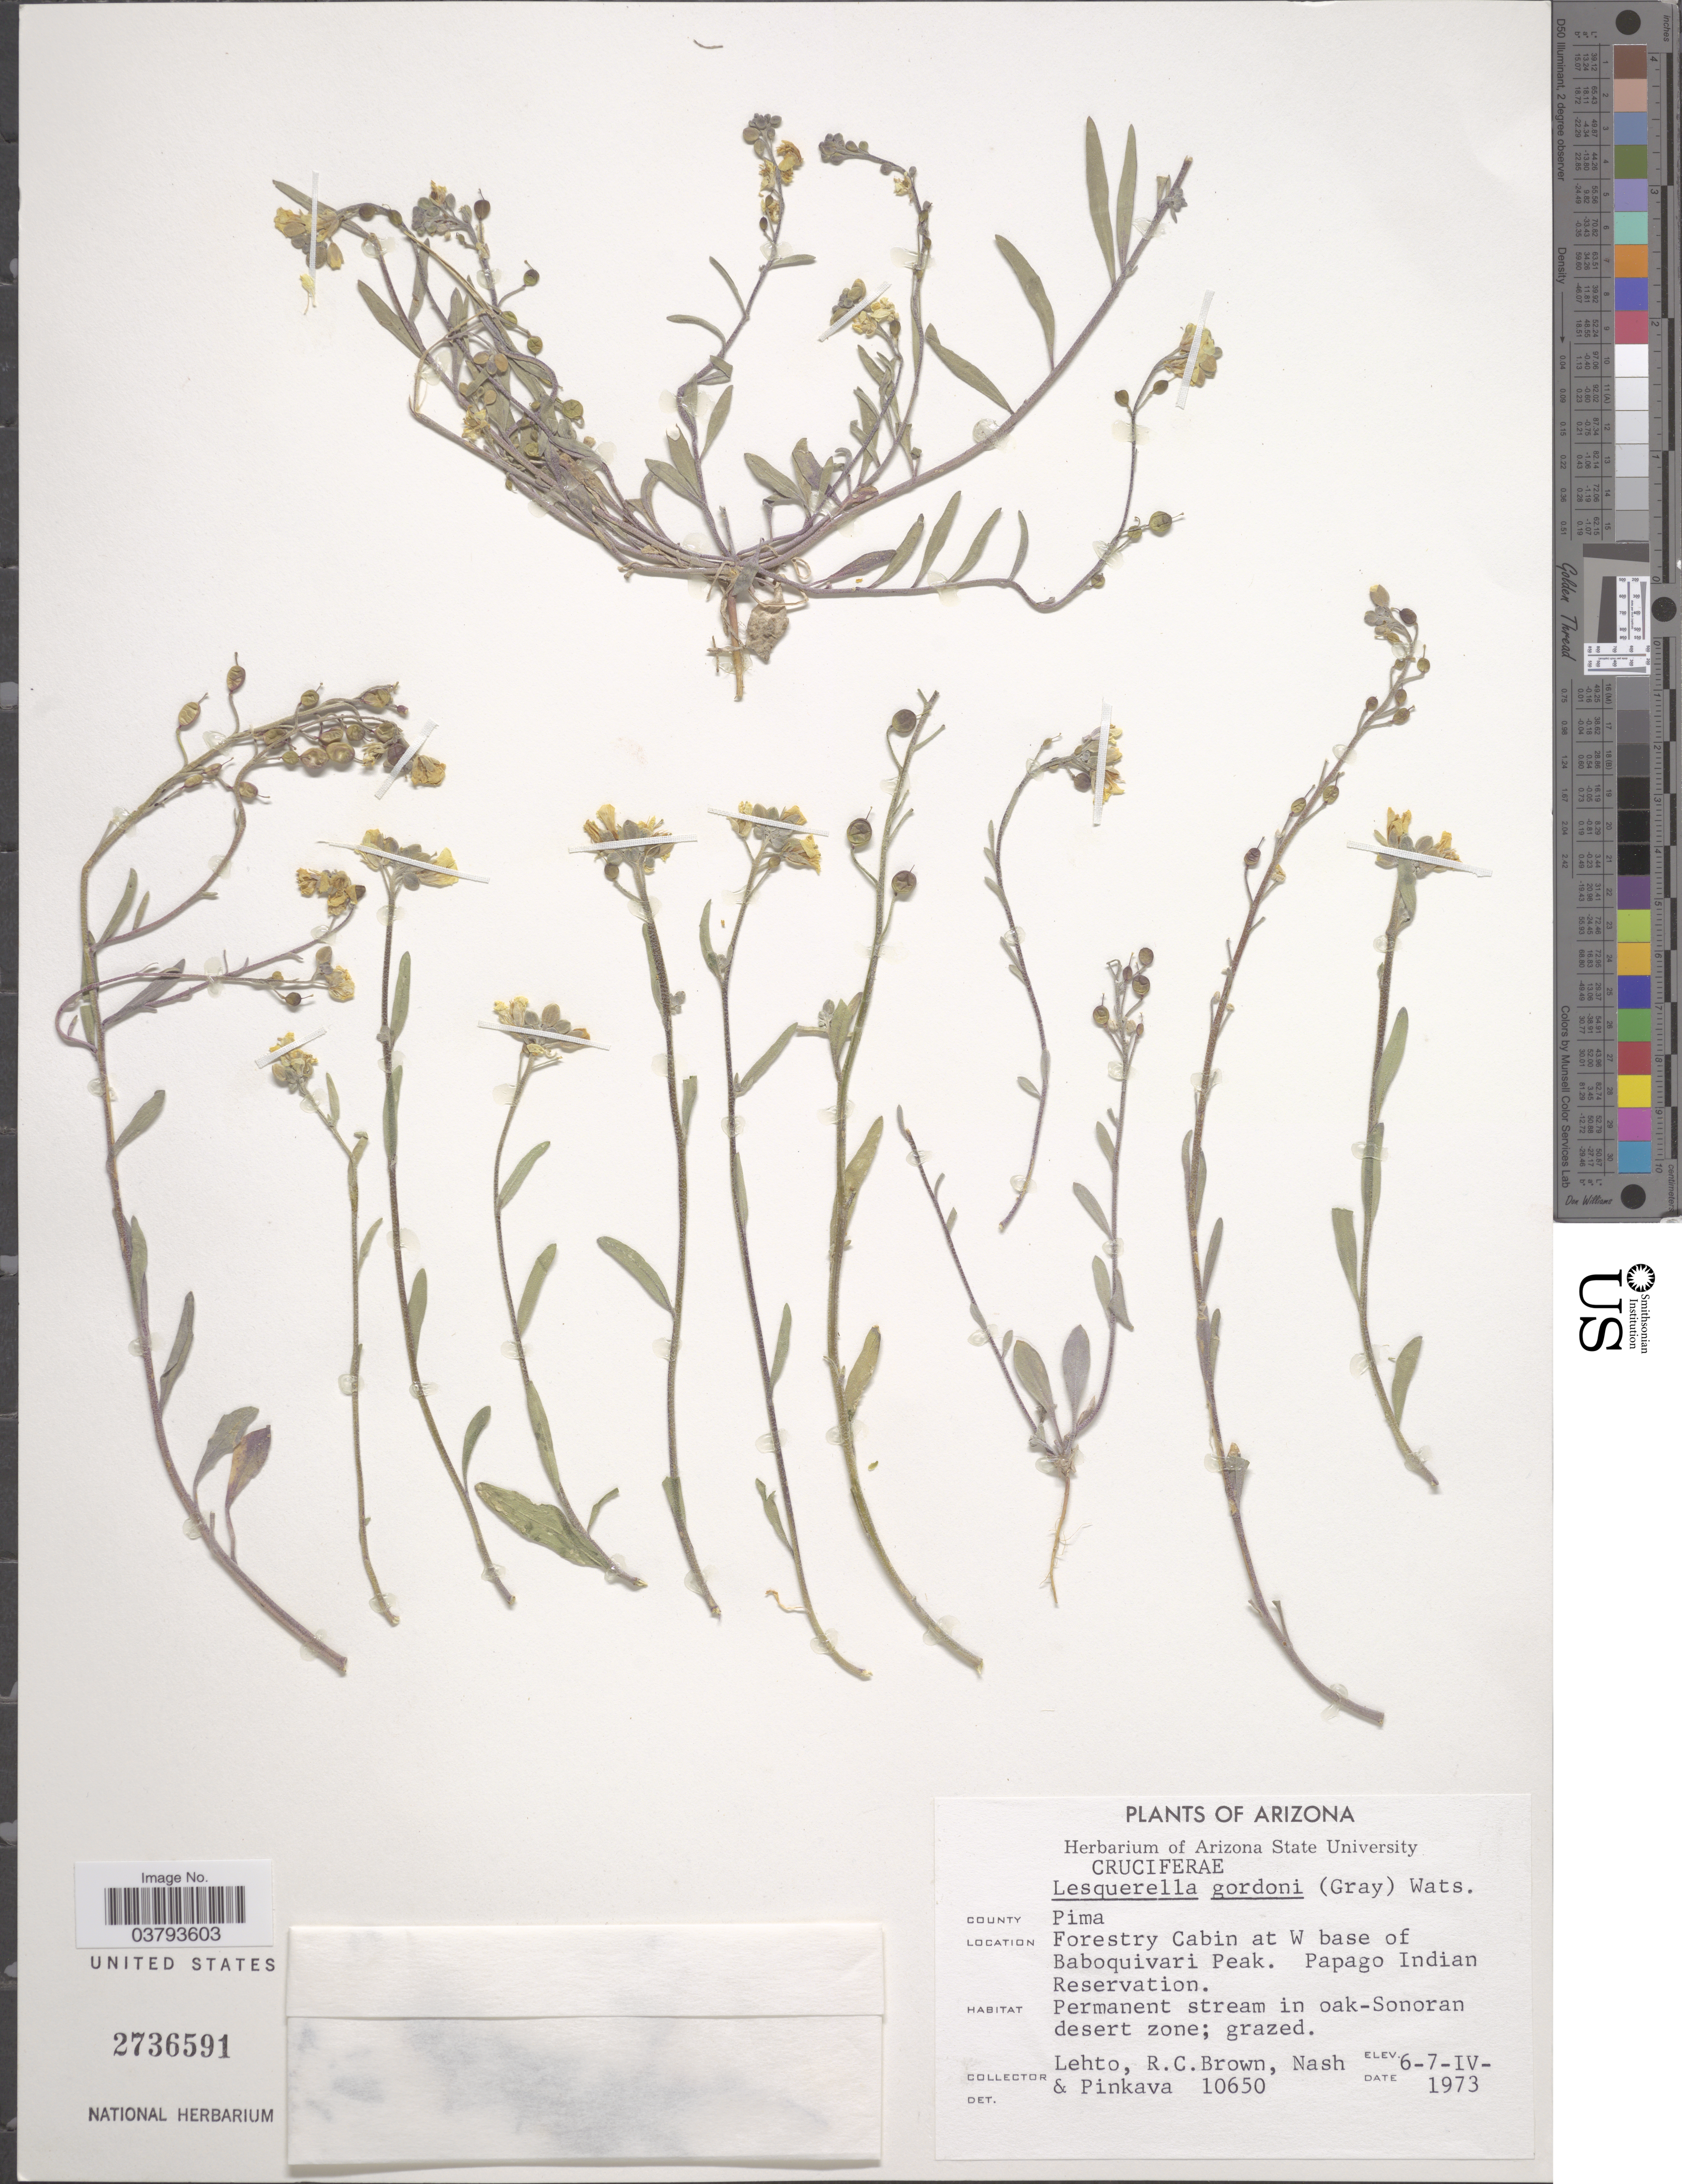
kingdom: Plantae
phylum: Tracheophyta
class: Magnoliopsida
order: Brassicales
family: Brassicaceae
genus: Lesquerella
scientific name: Lesquerella gordonii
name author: (A. Gray) S. Watson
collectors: -. Lehto, R. C. Brown, -- Nash & -. Pinkava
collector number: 10650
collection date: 1973-04-06/1973-04-07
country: United States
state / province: Arizona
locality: County Pima. Forestry Cabin at W base of Baboquivari Peak. Papago Indian Reservation.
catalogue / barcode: US 2736591